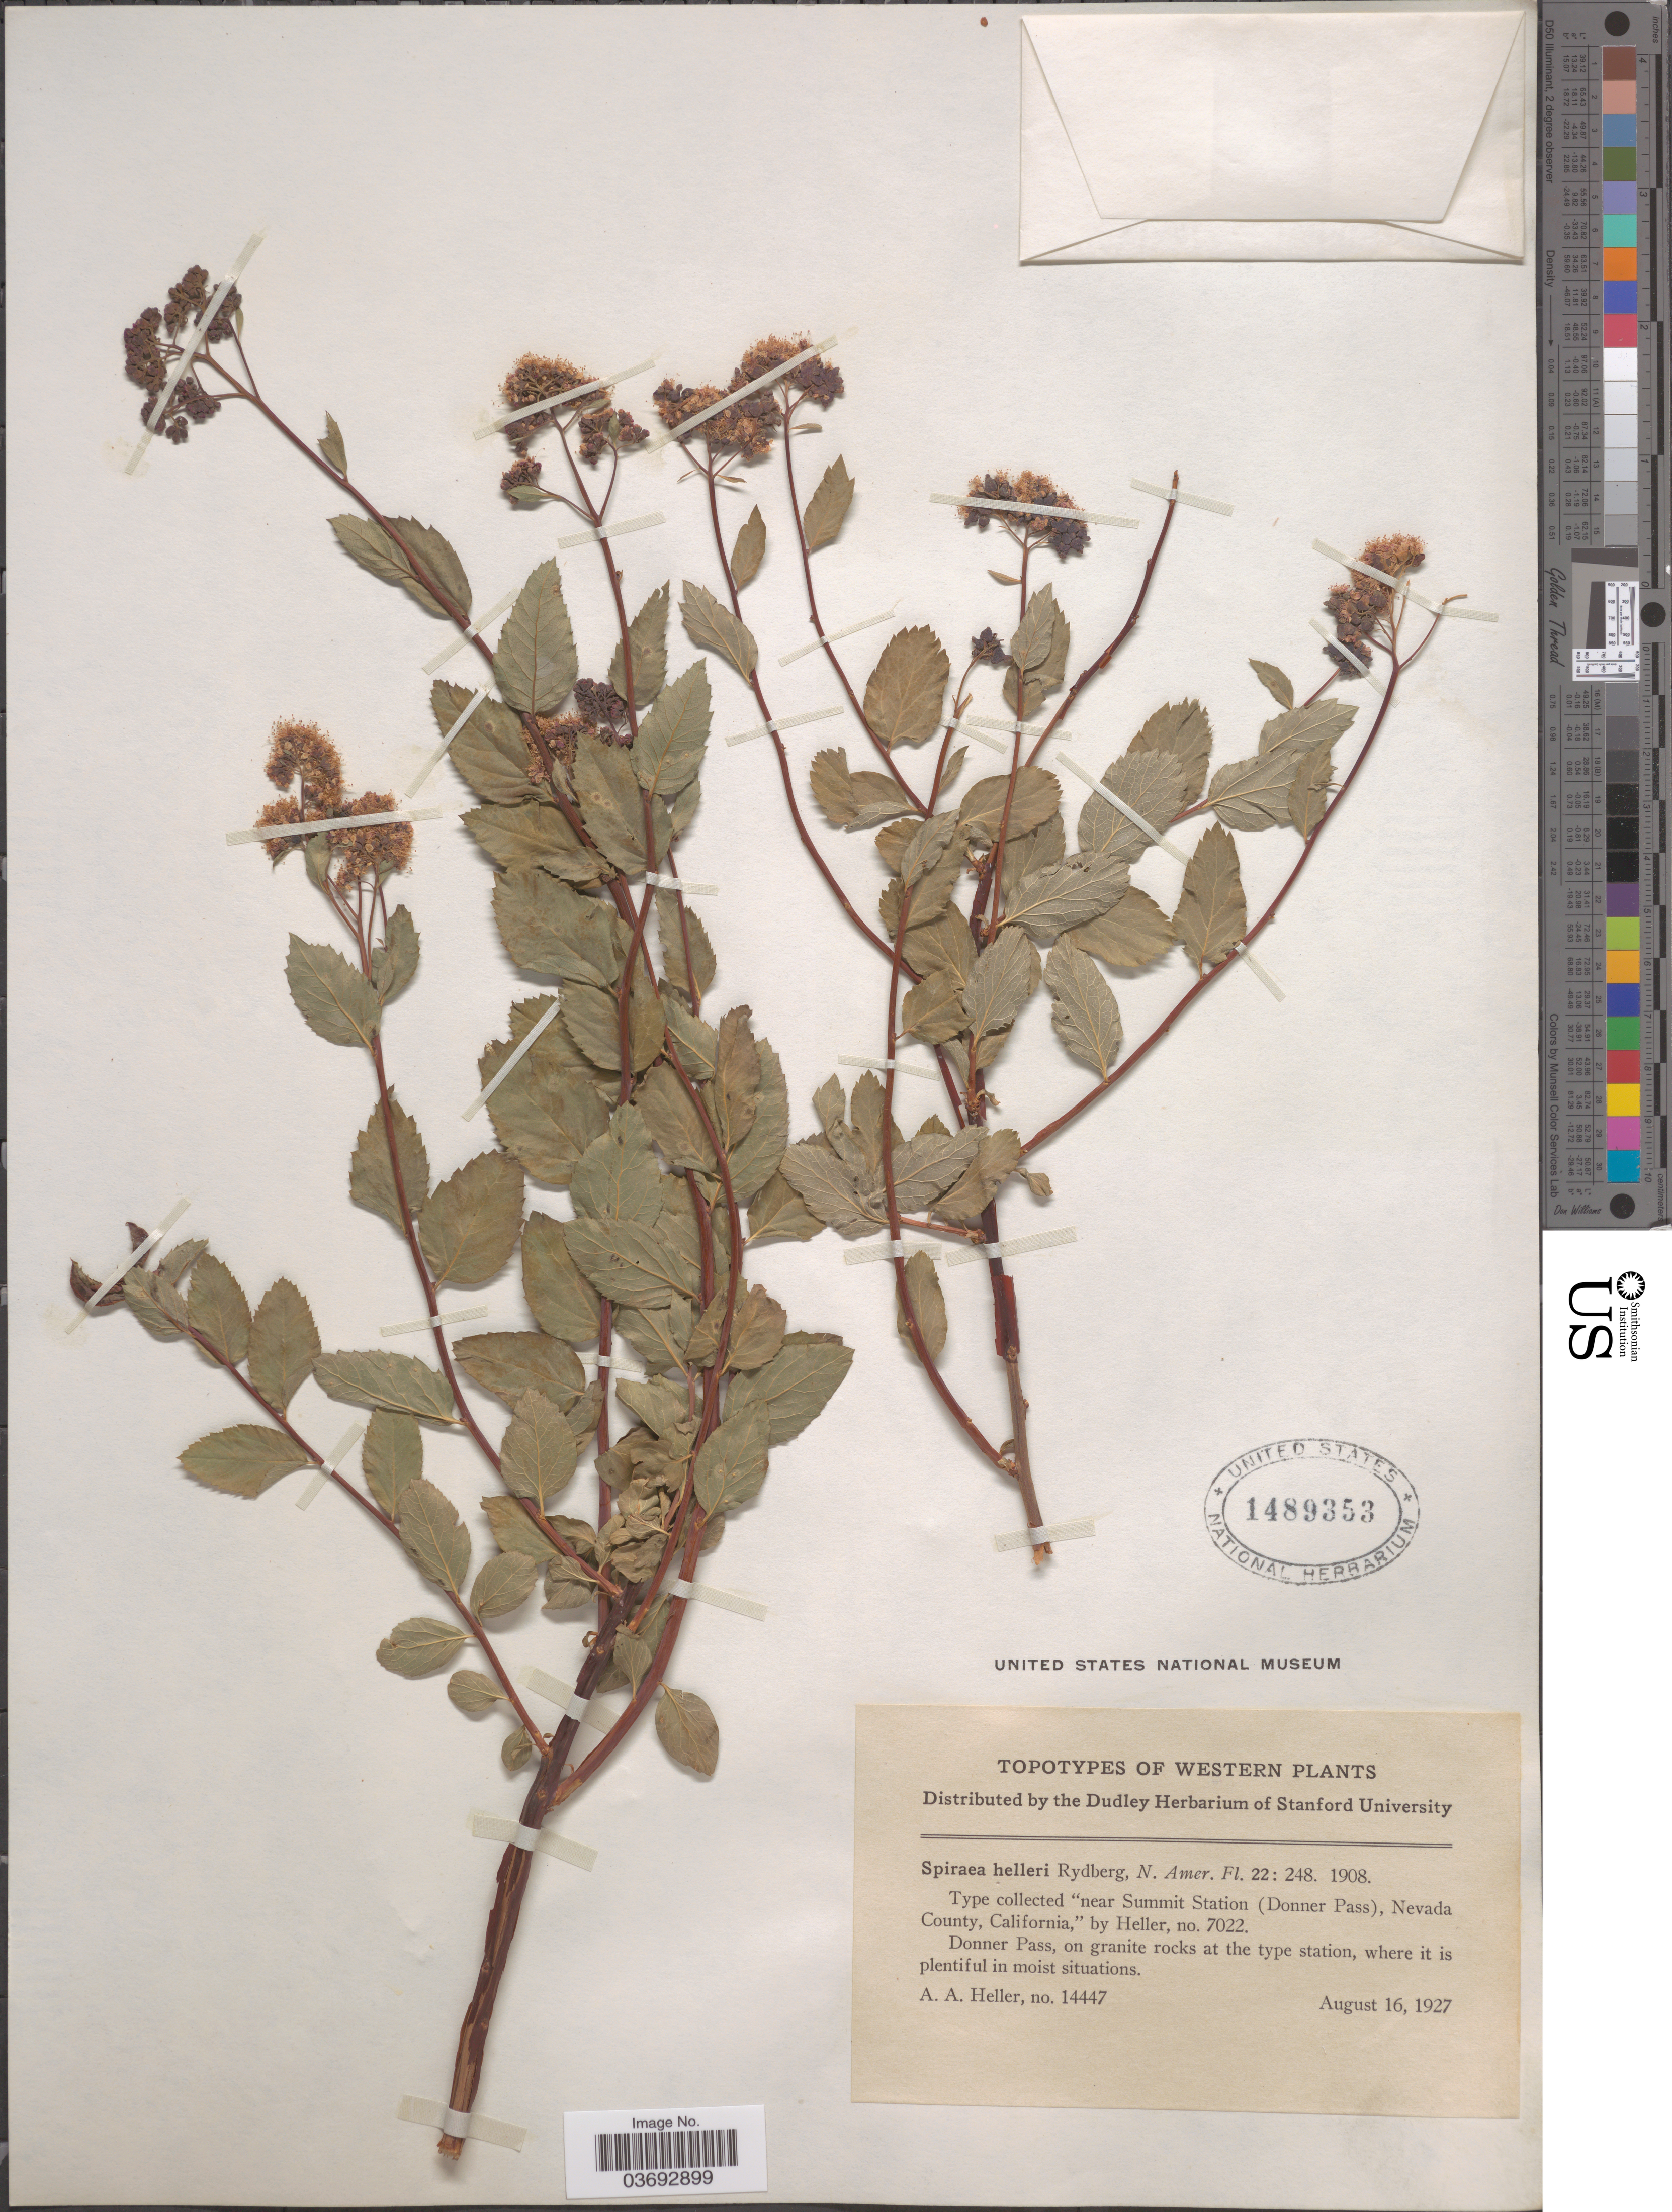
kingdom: Plantae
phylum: Tracheophyta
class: Magnoliopsida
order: Rosales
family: Rosaceae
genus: Spiraea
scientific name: Spiraea splendens var. splendens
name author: Baumann ex K. Koch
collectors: A. A. Heller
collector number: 14447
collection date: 1927-08-16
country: United States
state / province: California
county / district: Nevada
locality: Western. "Near Summit Station (Donner Pass), Nevada County." [unsure placement] Donner Pass, on granite rocks at the type station.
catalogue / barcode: US 1489353